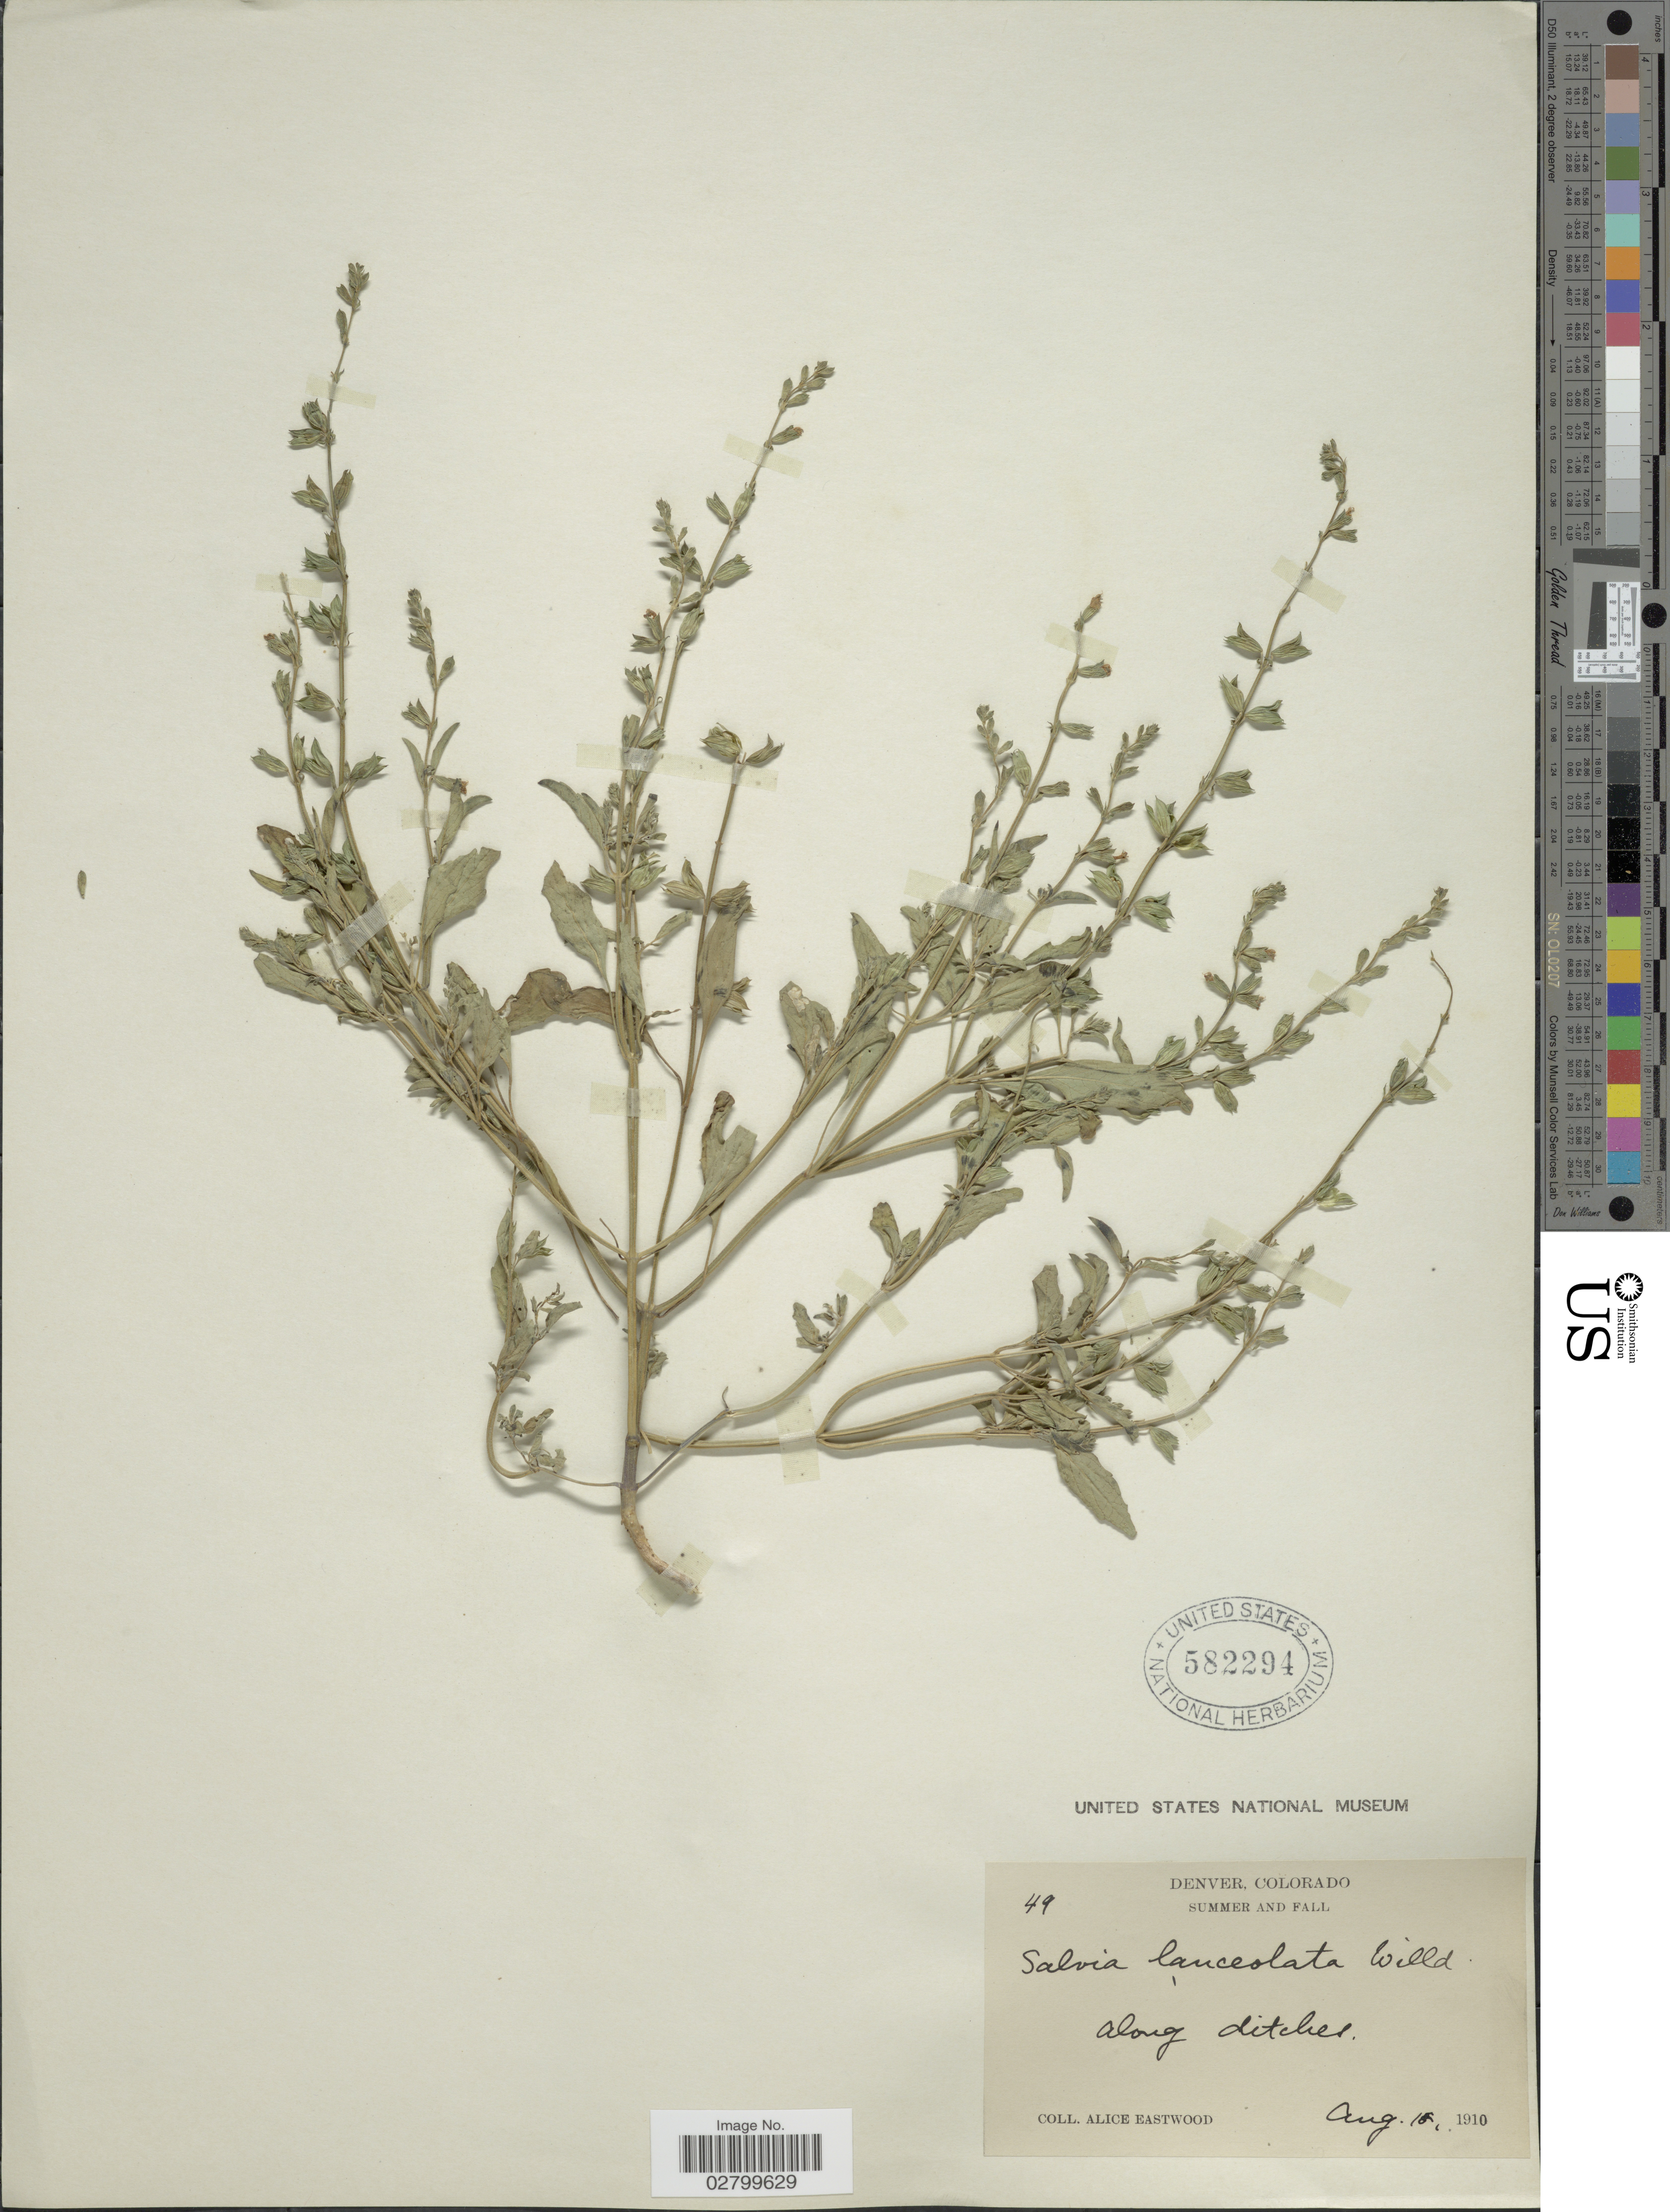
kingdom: Plantae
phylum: Tracheophyta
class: Magnoliopsida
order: Lamiales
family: Lamiaceae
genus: Salvia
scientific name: Salvia lanceolata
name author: Brouss.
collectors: A. Eastwood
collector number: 49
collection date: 1910-08-18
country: United States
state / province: Colorado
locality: Denver, Colorado. Summer and Fall. Along ditches.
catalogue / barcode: US 582294